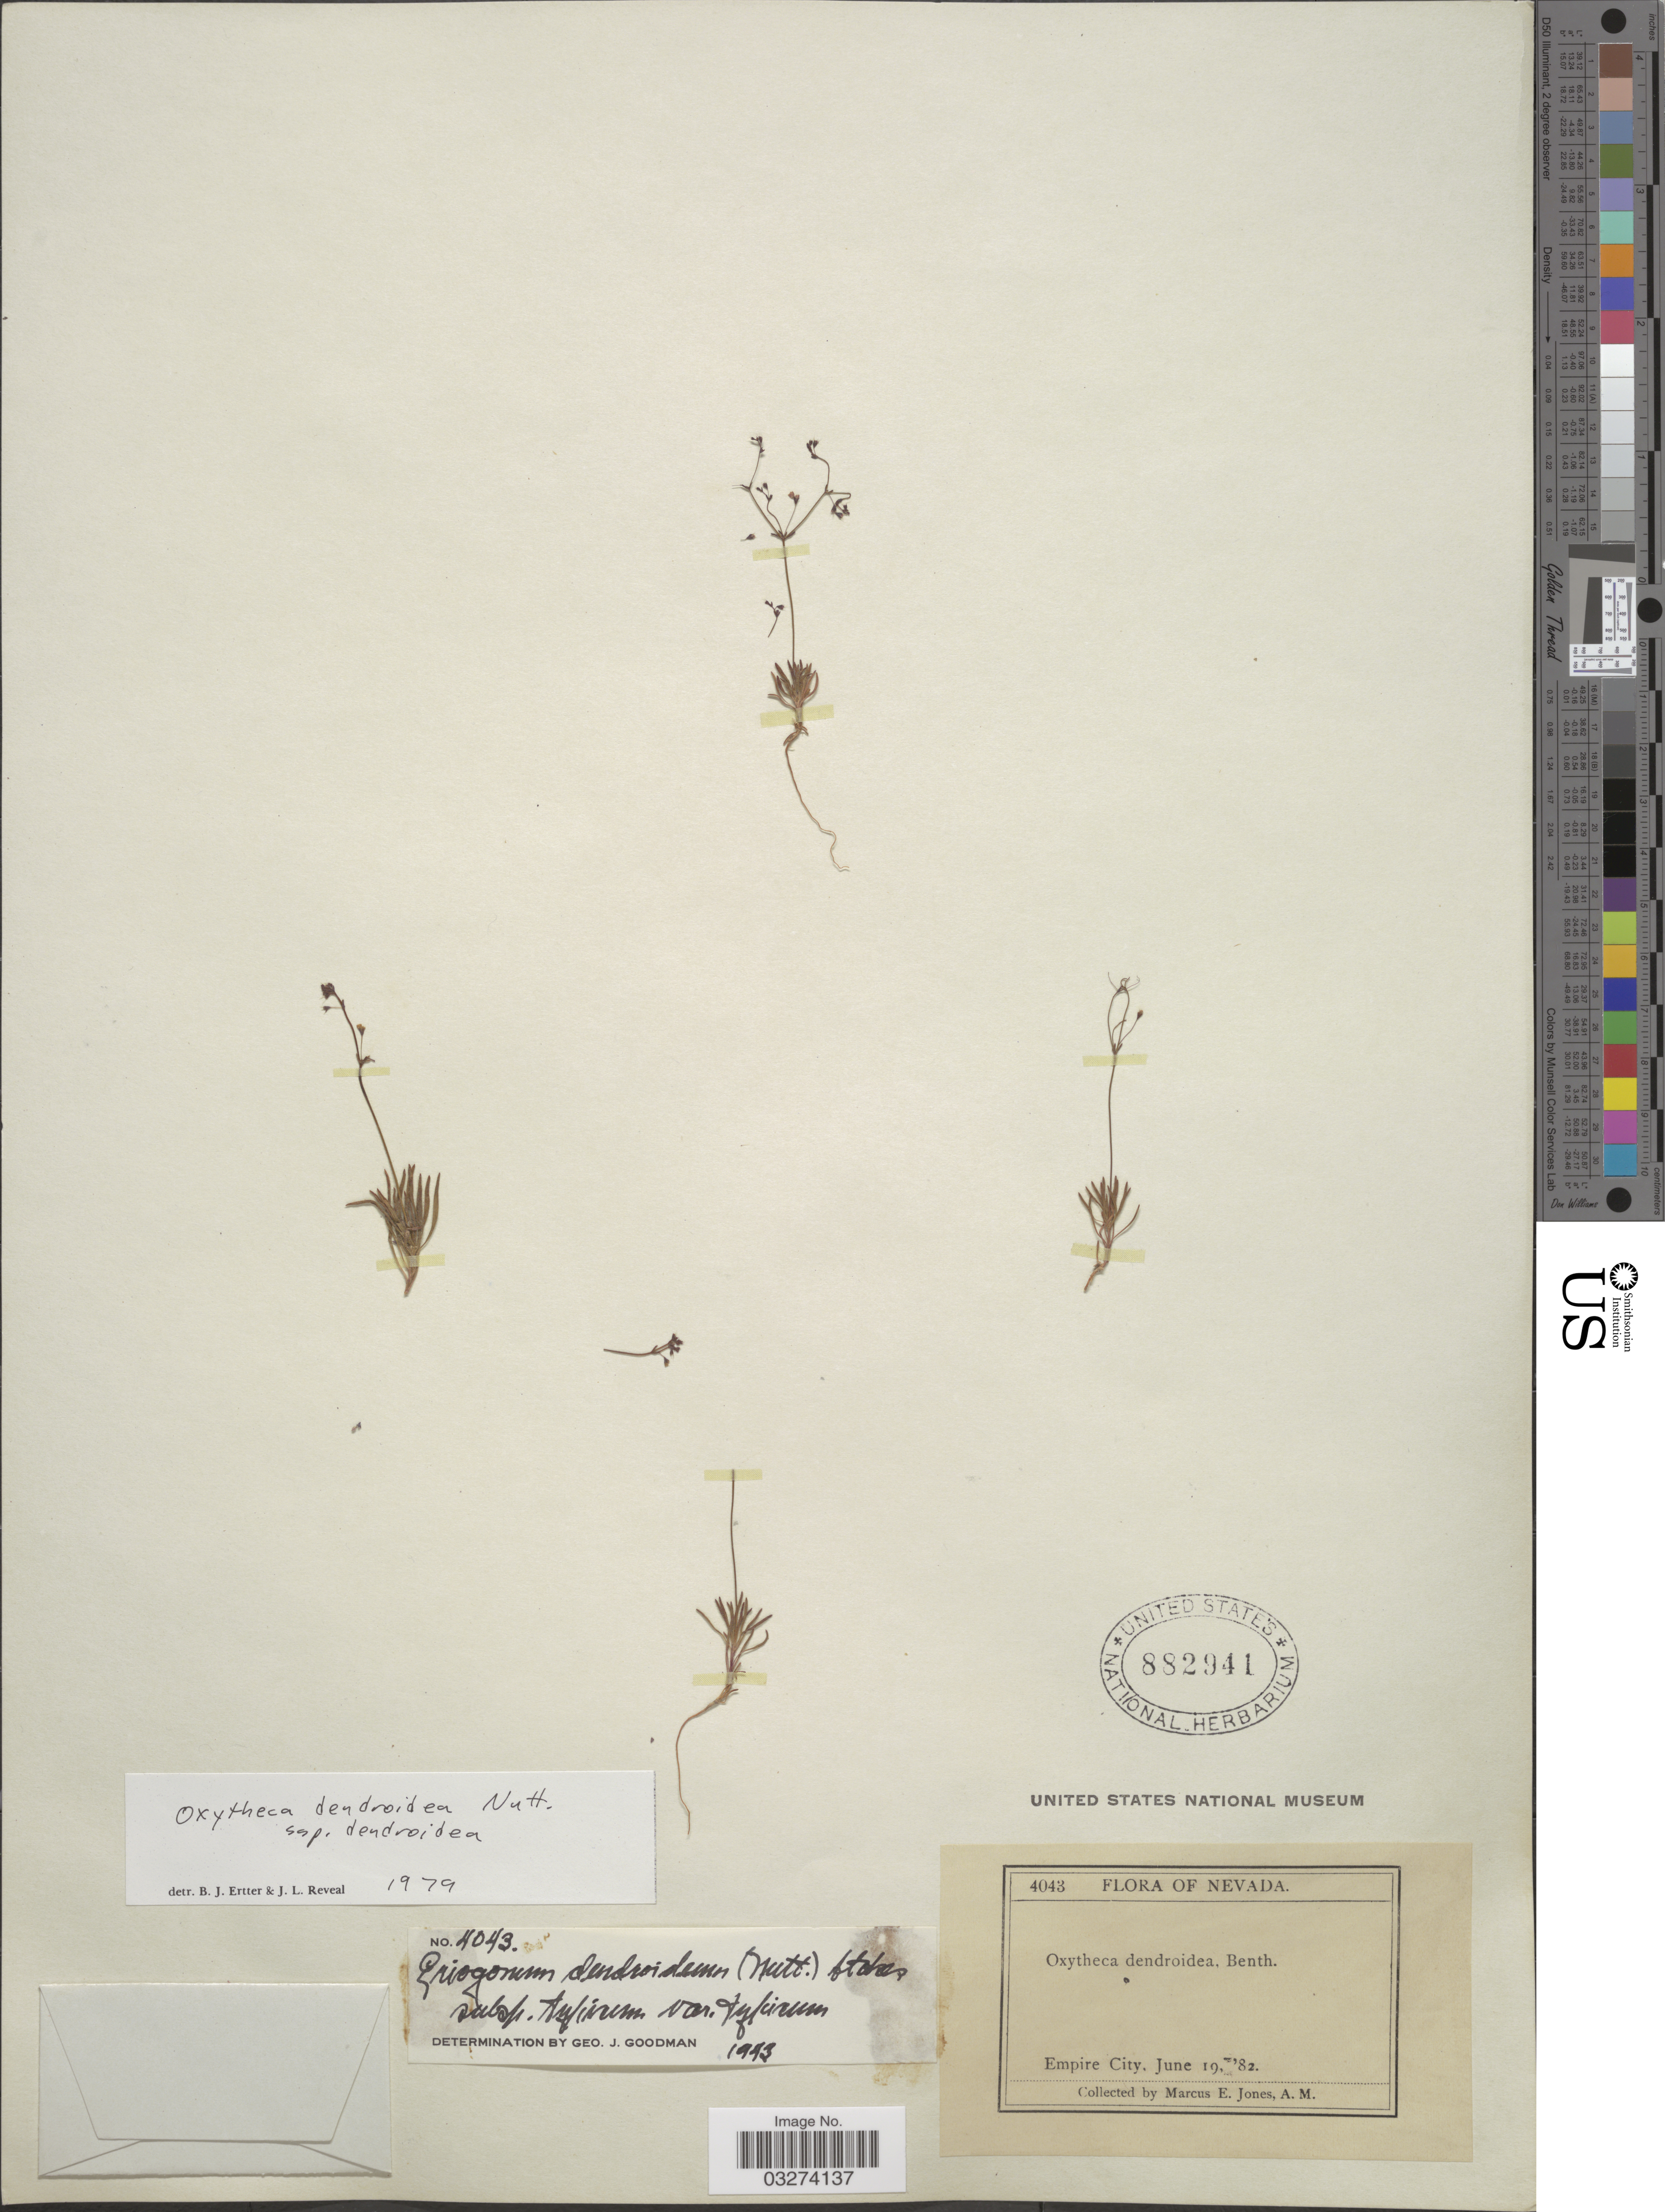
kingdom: Plantae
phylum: Tracheophyta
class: Magnoliopsida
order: Caryophyllales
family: Polygonaceae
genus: Oxytheca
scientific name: Oxytheca dendroidea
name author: Nutt.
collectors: M. E. Jones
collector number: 4043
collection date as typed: Transcribed d/m/y: 19/6/82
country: United States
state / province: Nevada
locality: Empire City.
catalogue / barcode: US 882941